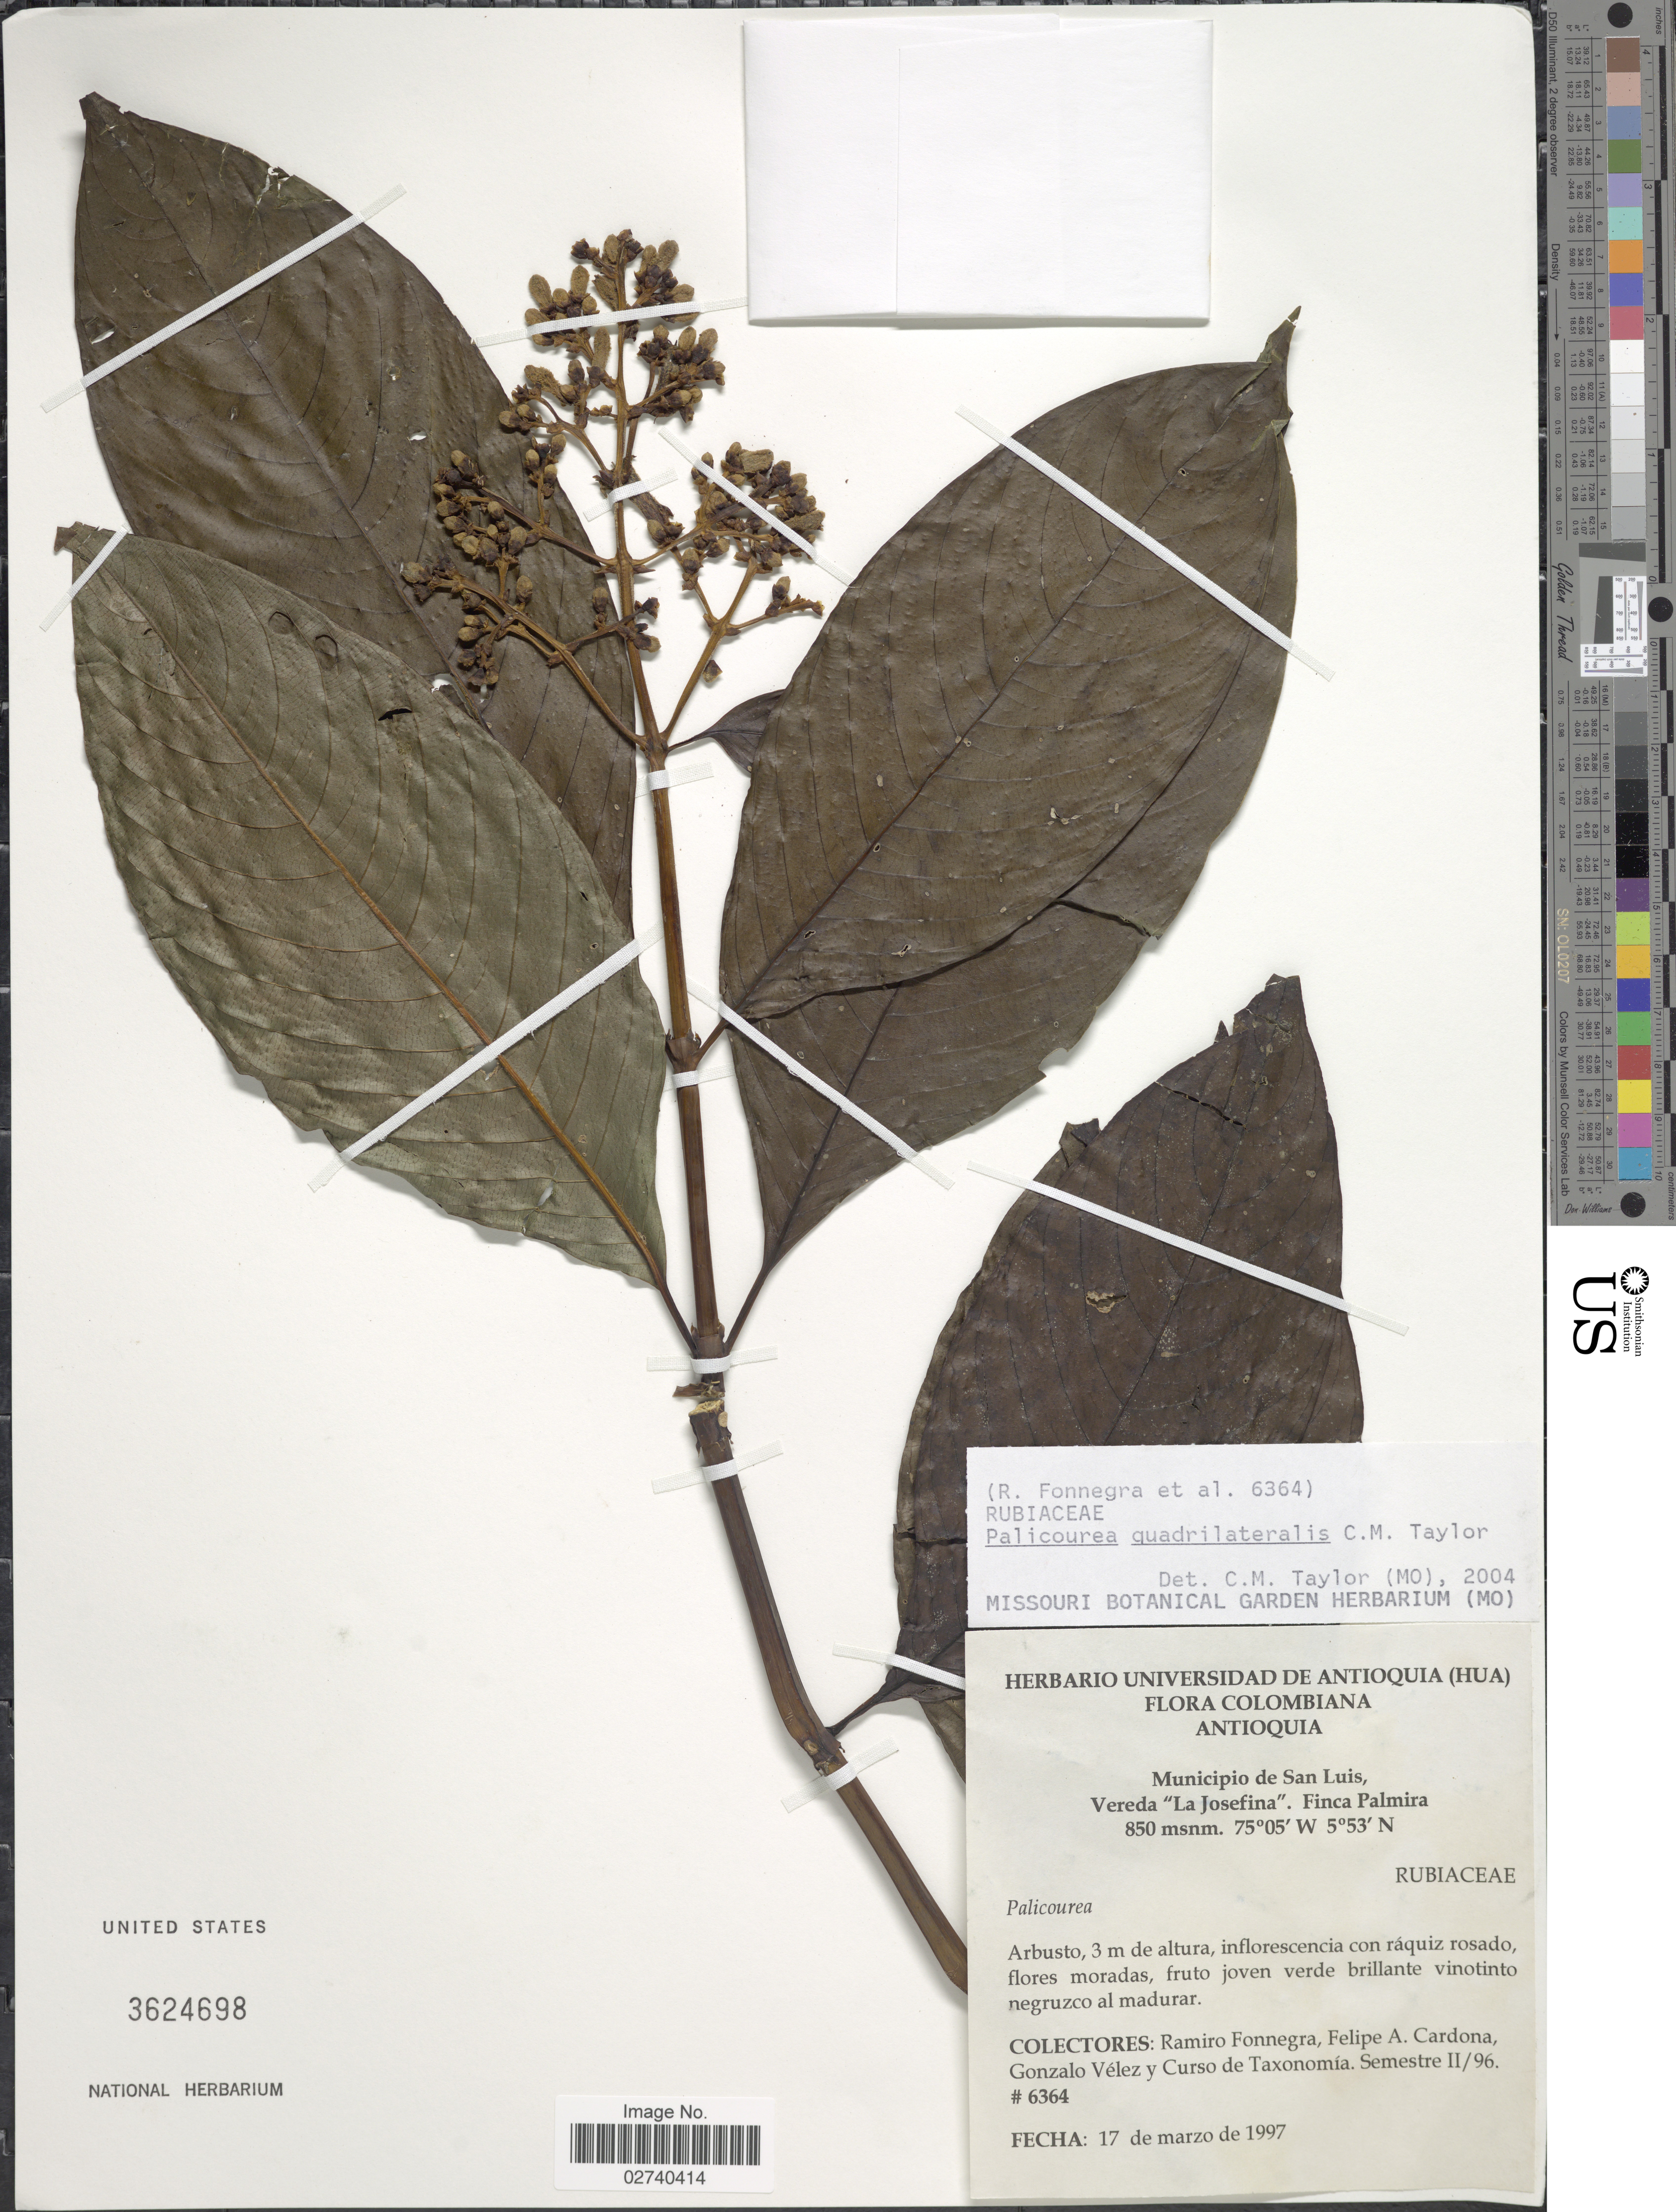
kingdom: Plantae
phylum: Tracheophyta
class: Magnoliopsida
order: Gentianales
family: Rubiaceae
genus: Palicourea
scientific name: Palicourea quadrilateralis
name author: C.M. Taylor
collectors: R. Fonnegra, F. Cardona, G. Velez & Curso de Taxonomia. Semestre II/96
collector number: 6364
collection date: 1997-03-17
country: Colombia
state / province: Antioquia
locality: Municipio de San Luis, Vereda "La Josefina". Finca Palmira.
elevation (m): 850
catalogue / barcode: US 3624698